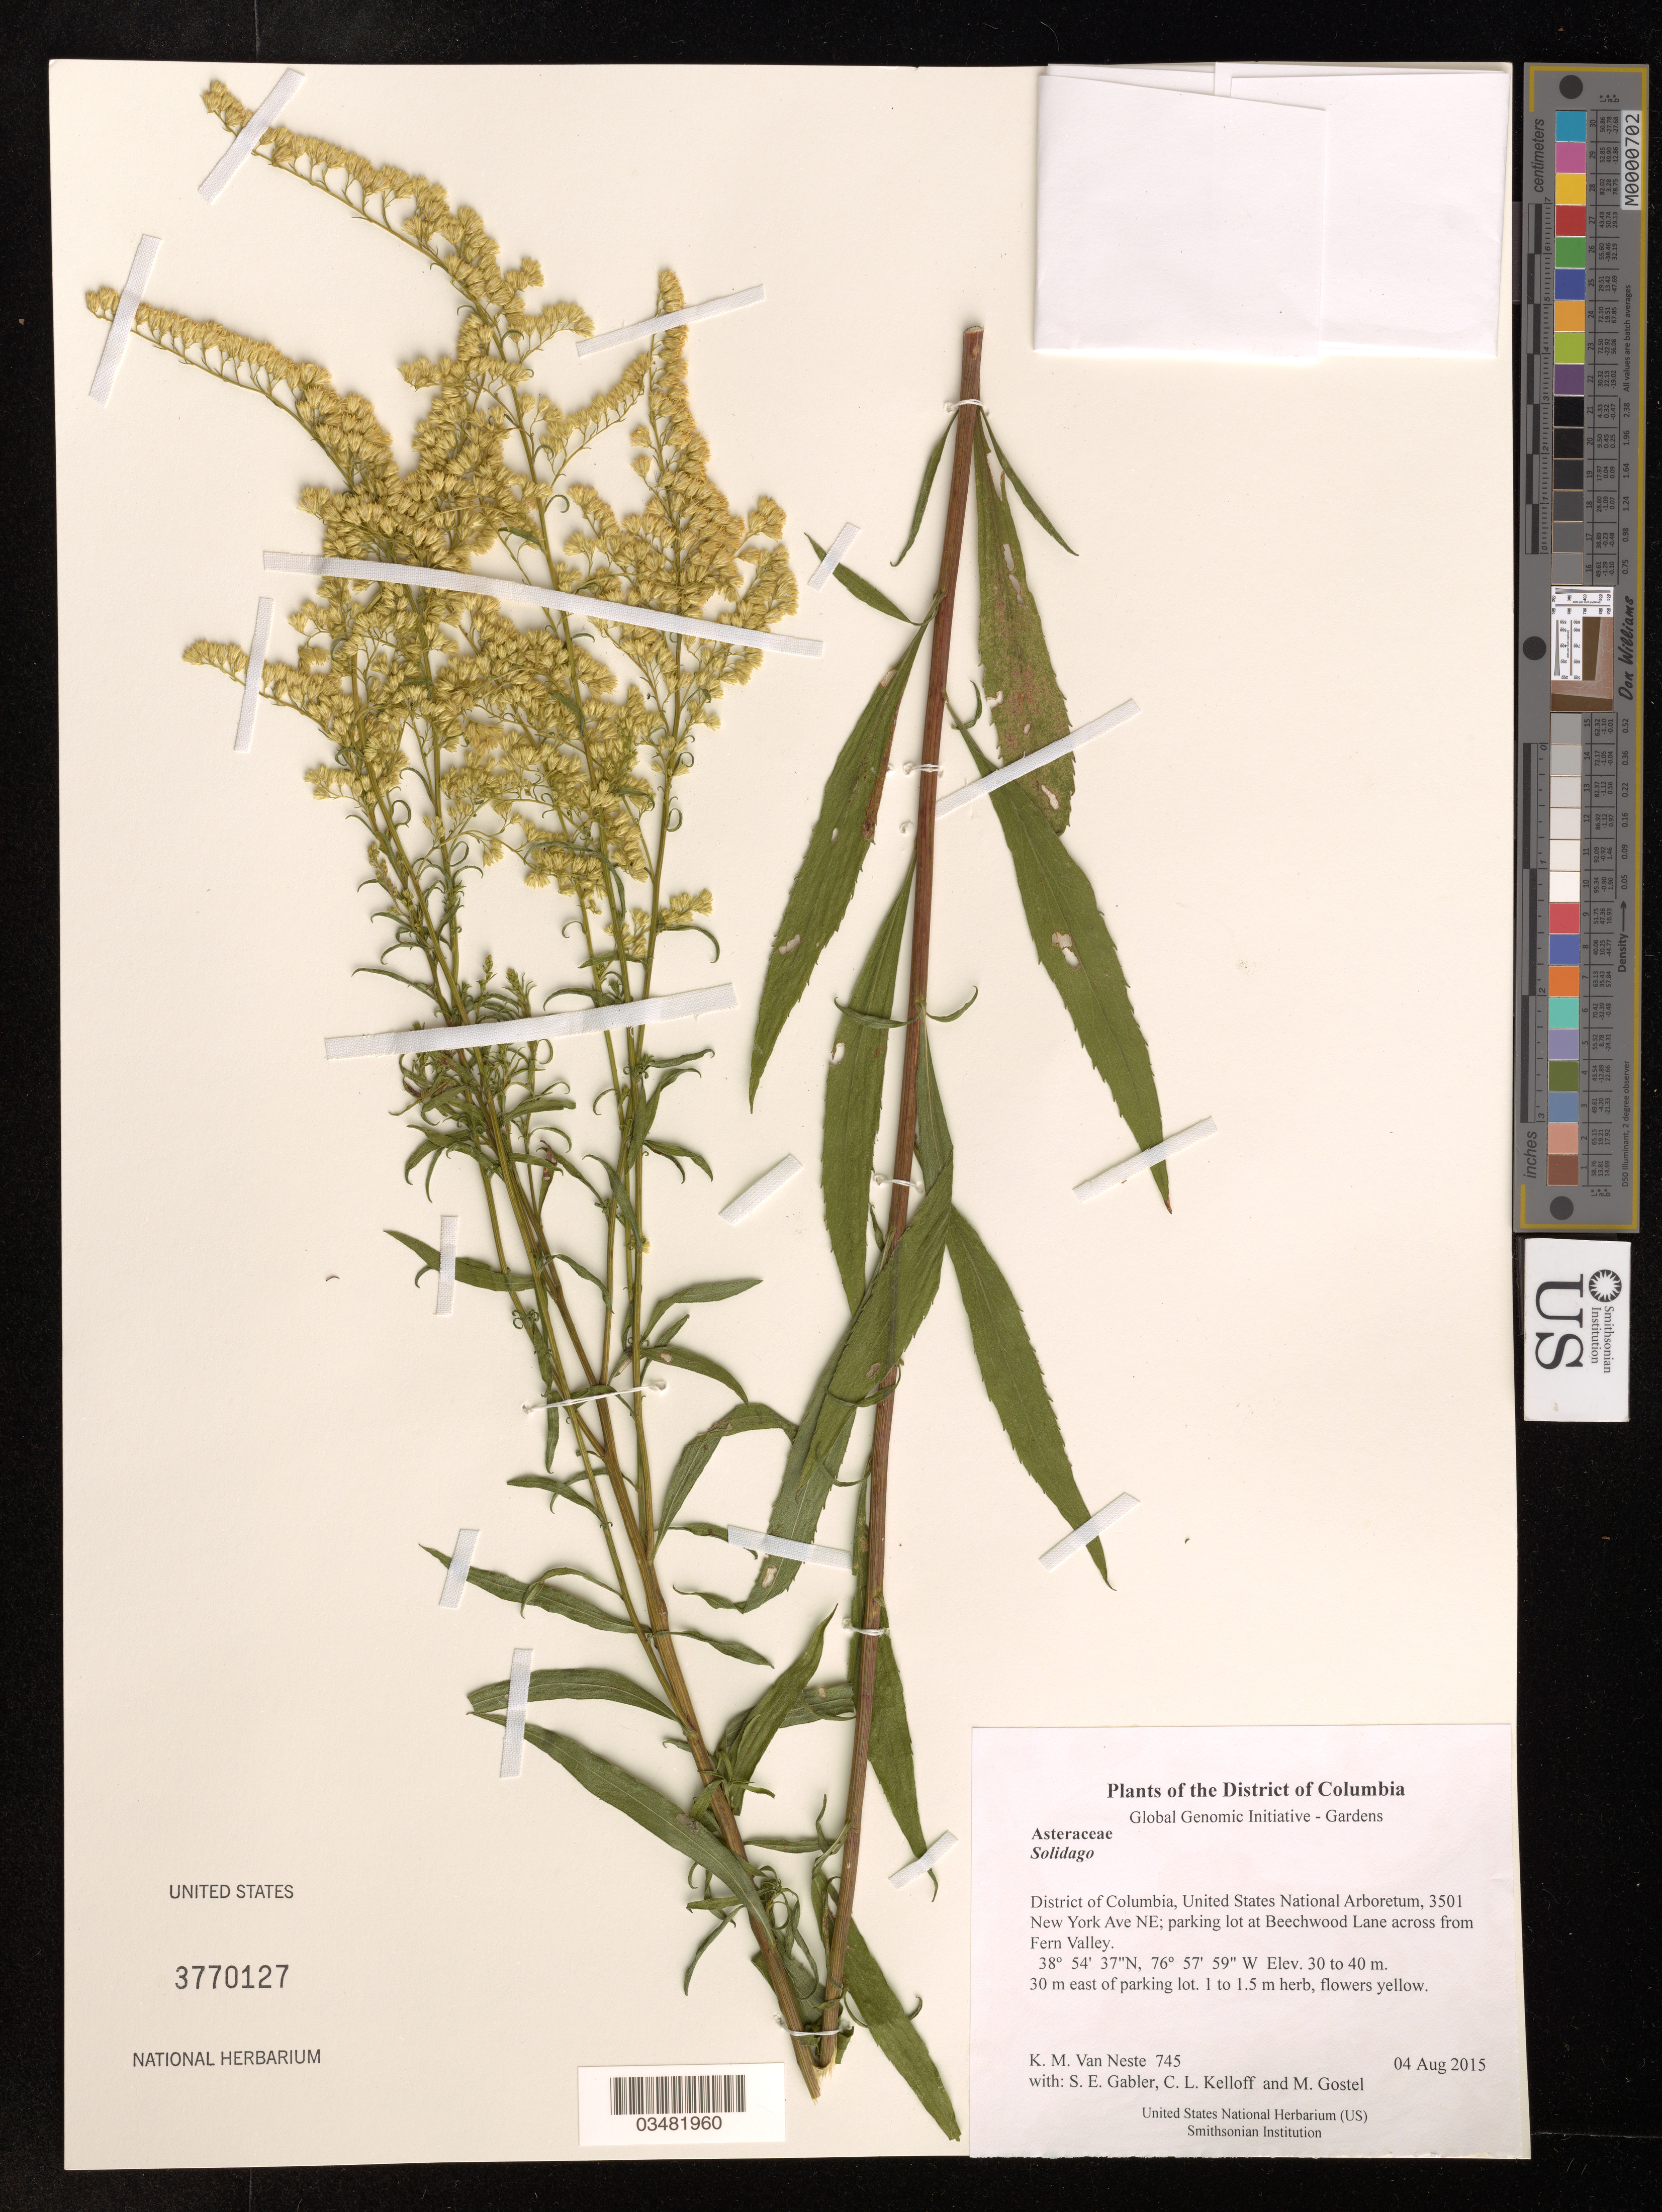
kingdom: Plantae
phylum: Tracheophyta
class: Magnoliopsida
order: Asterales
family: Asteraceae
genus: Solidago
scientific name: Solidago sp.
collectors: K. M. Van Neste, S. E. Gabler, C. L. Kelloff & M. R. Gostel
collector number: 745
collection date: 2015-08-04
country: United States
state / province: District of Columbia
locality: United States National Arboretum, 3501 New York Ave NE; parking lot at Beechwood Lane across from Fern Valley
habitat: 30 m east of parking lot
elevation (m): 30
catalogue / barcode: US 3770127